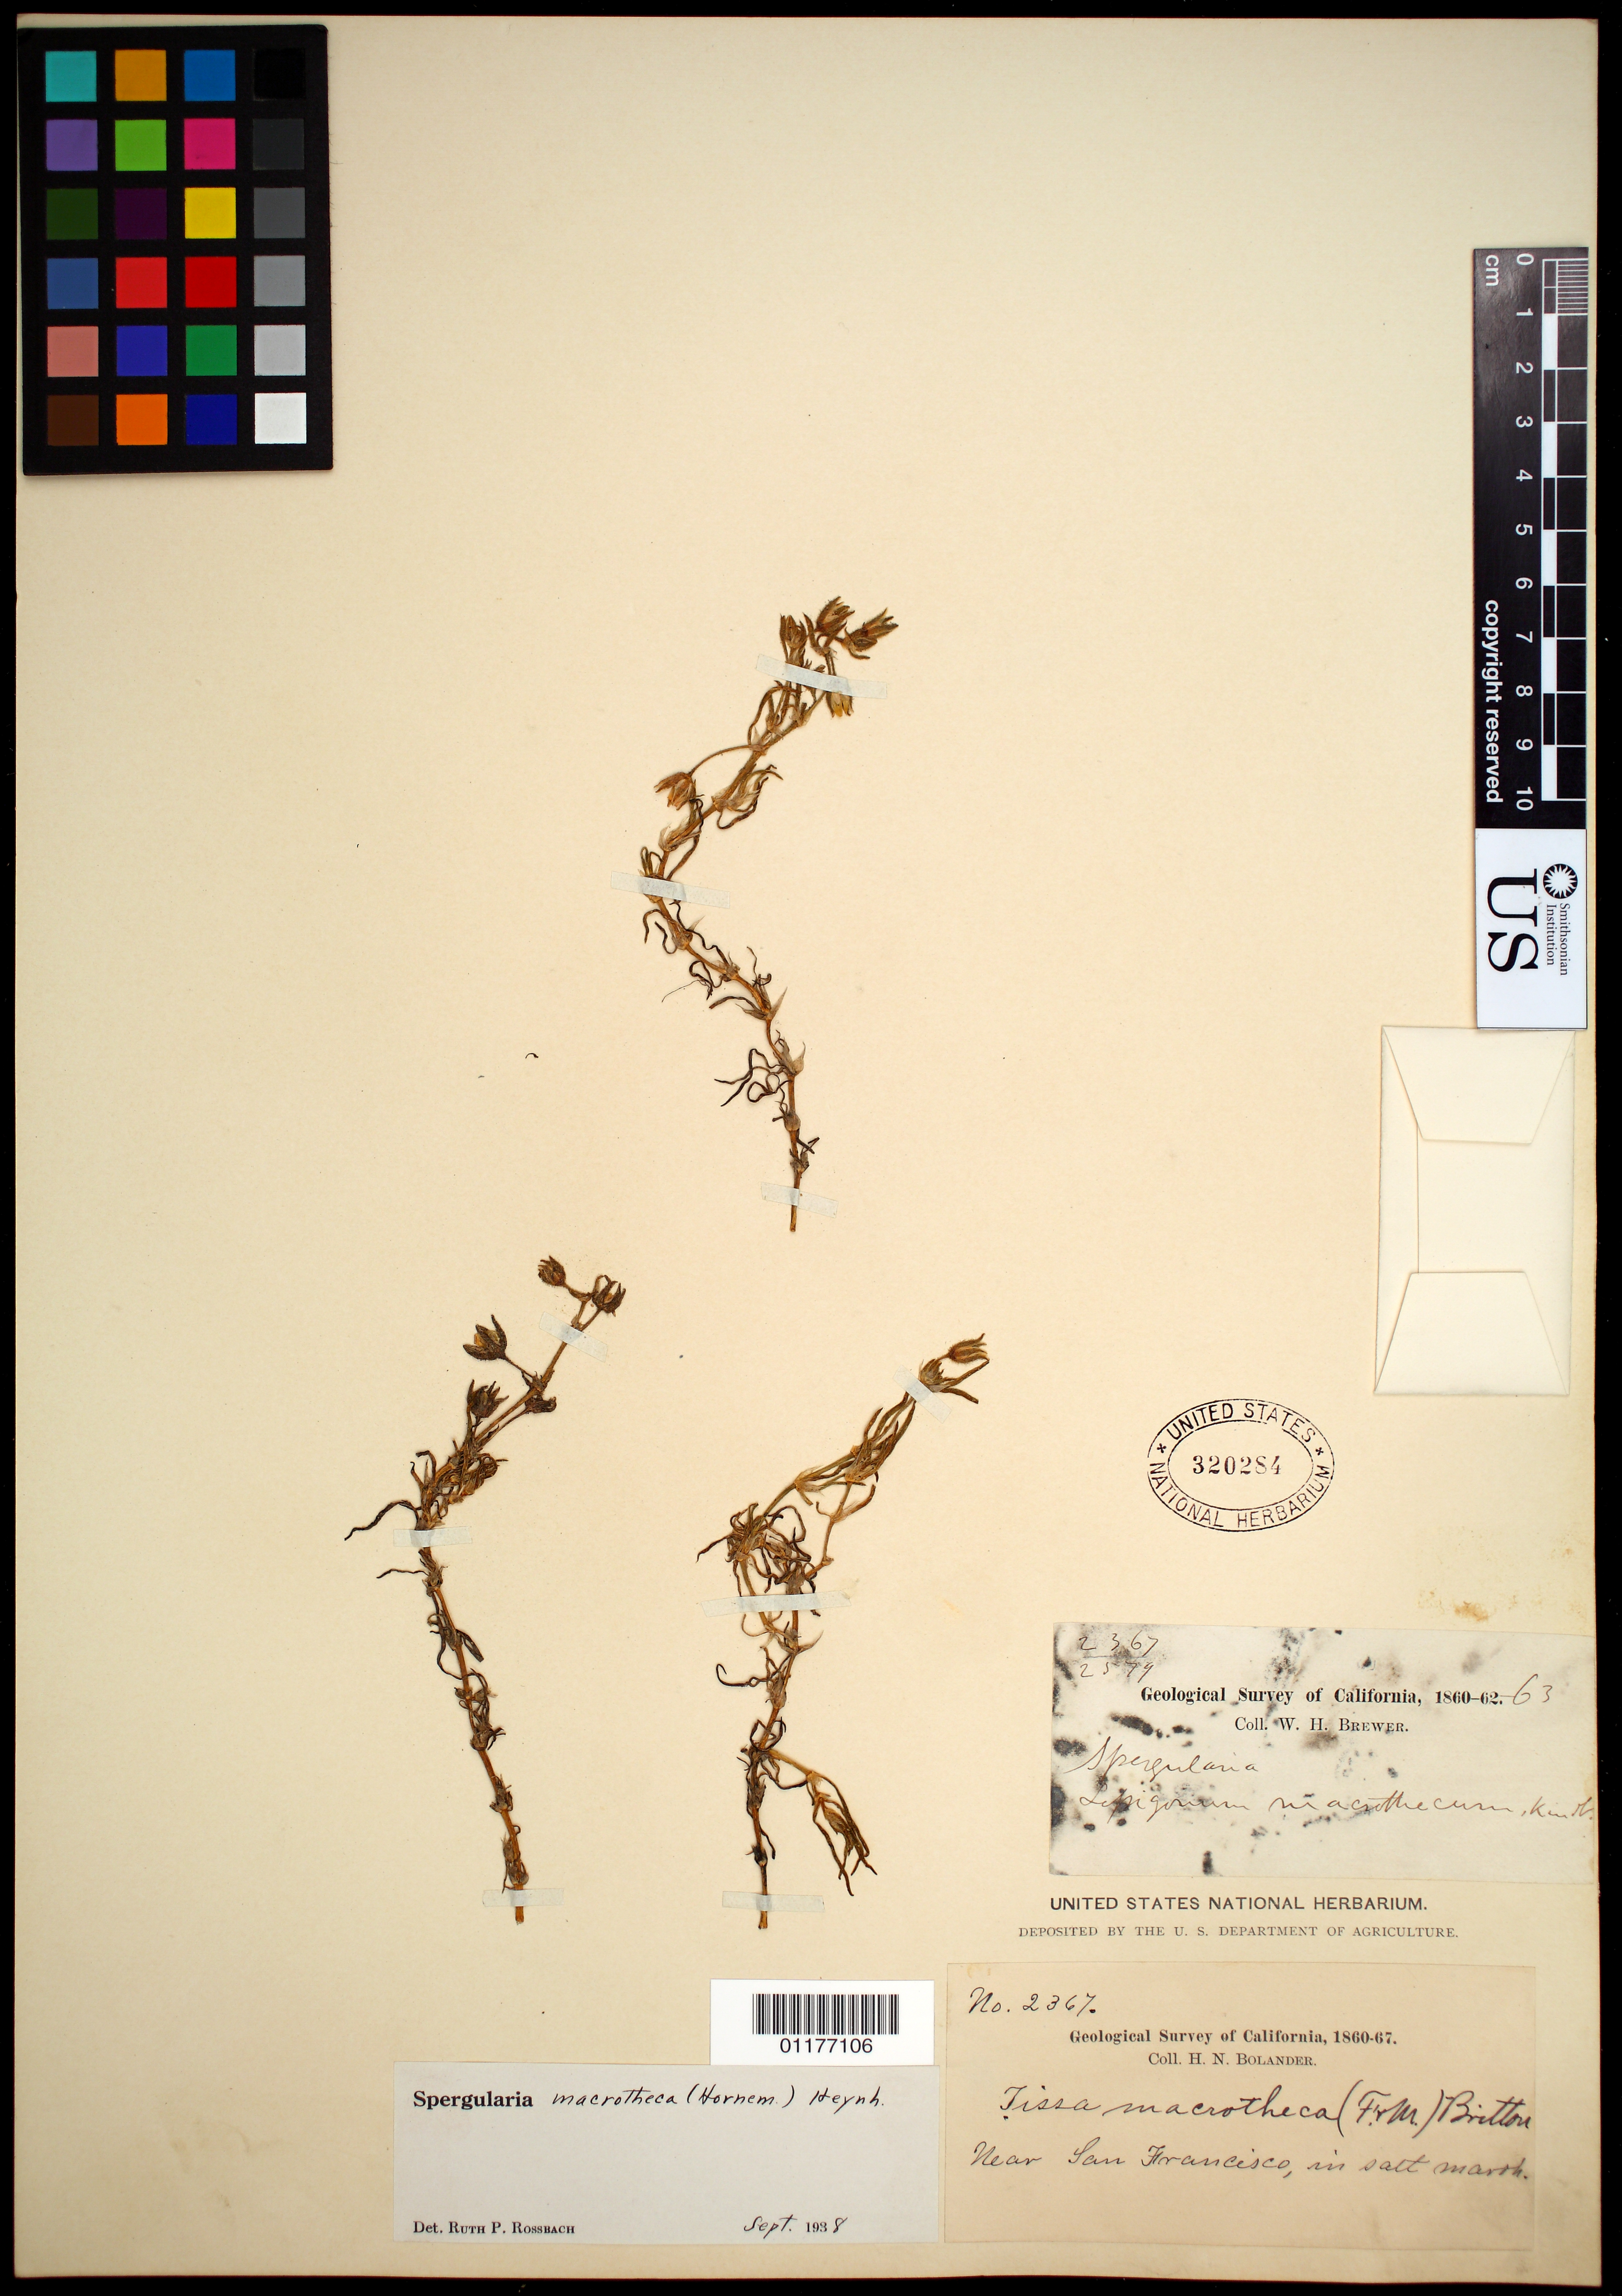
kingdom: Plantae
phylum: Tracheophyta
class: Magnoliopsida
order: Caryophyllales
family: Caryophyllaceae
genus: Spergularia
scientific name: Spergularia macrotheca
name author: (Hornem.) Heynh.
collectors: H. Bolander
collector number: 2367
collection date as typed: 1860 to -- --- 1867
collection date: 1860/1867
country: United States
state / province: California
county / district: San Francisco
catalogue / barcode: US 320284